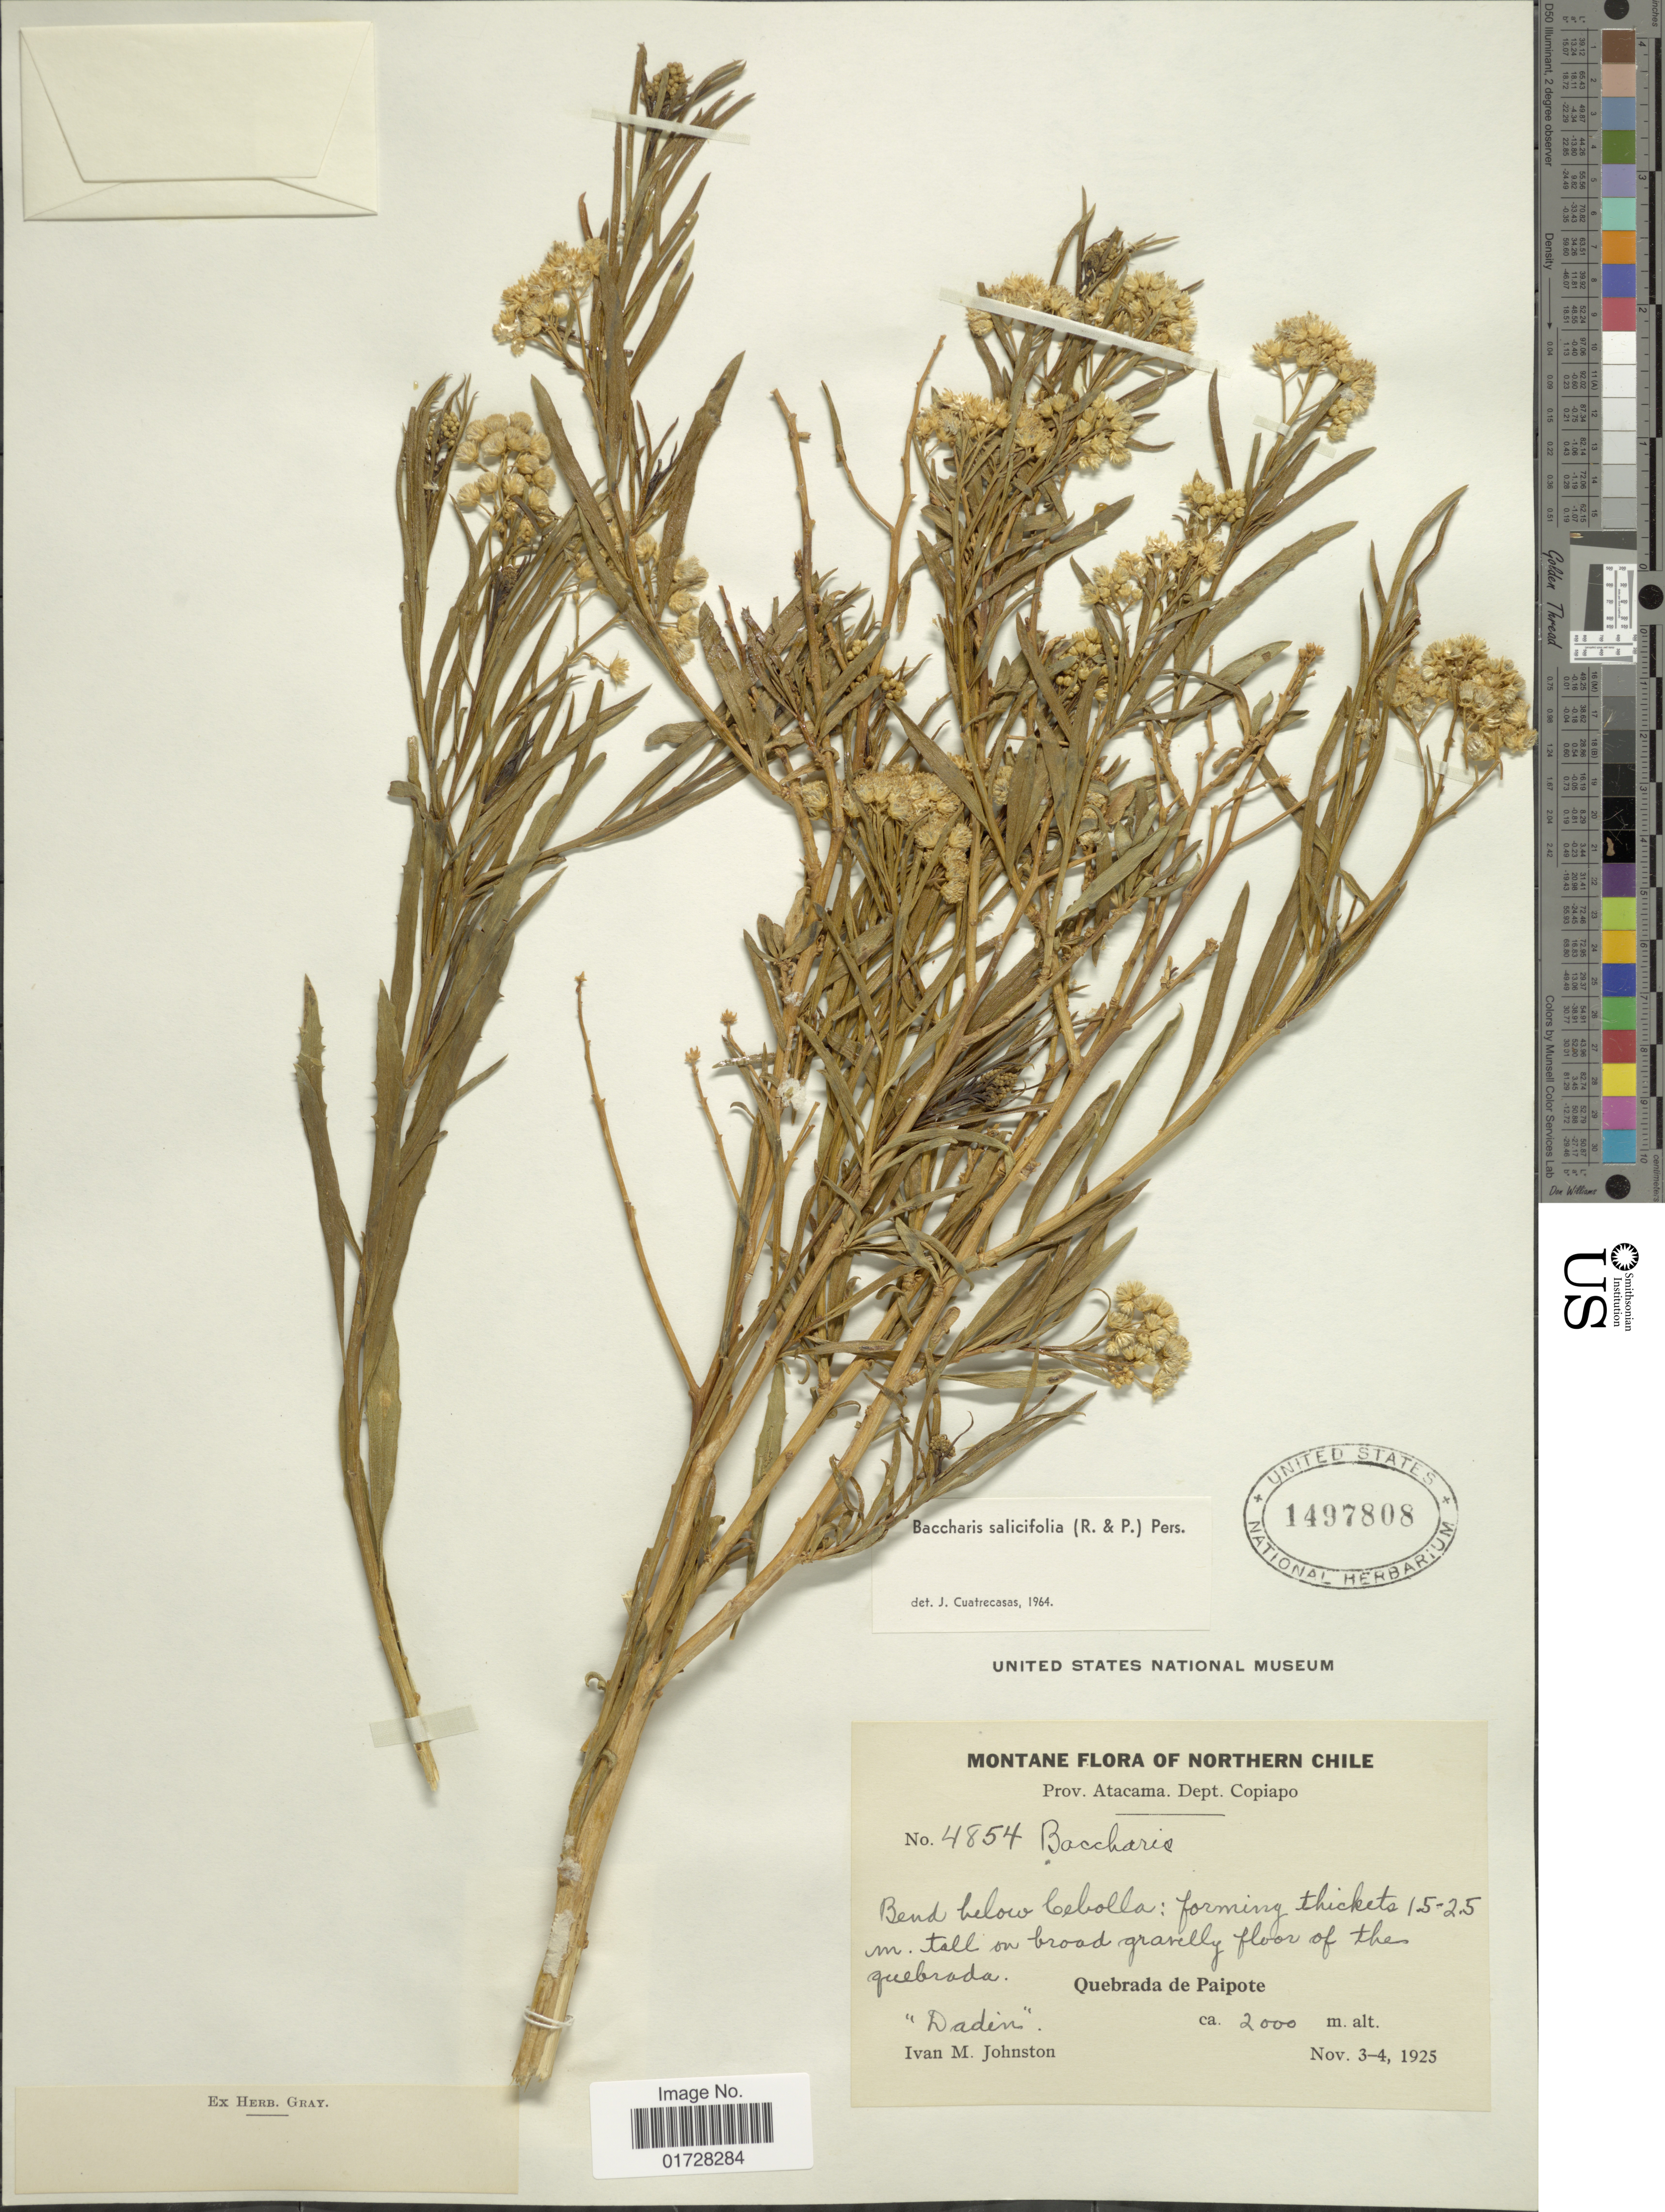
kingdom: Plantae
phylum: Tracheophyta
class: Magnoliopsida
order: Asterales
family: Asteraceae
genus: Baccharis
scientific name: Baccharis salicifolia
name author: (Ruiz & Pav.) Pers.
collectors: I.M. Johnston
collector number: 4854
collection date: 1925-11-03/1925-11-04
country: Chile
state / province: Atacama (III)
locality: Northern Chile, Dept. Copiapo, Quebrada de Paipote, Dadin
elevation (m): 2000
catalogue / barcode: US 1497808